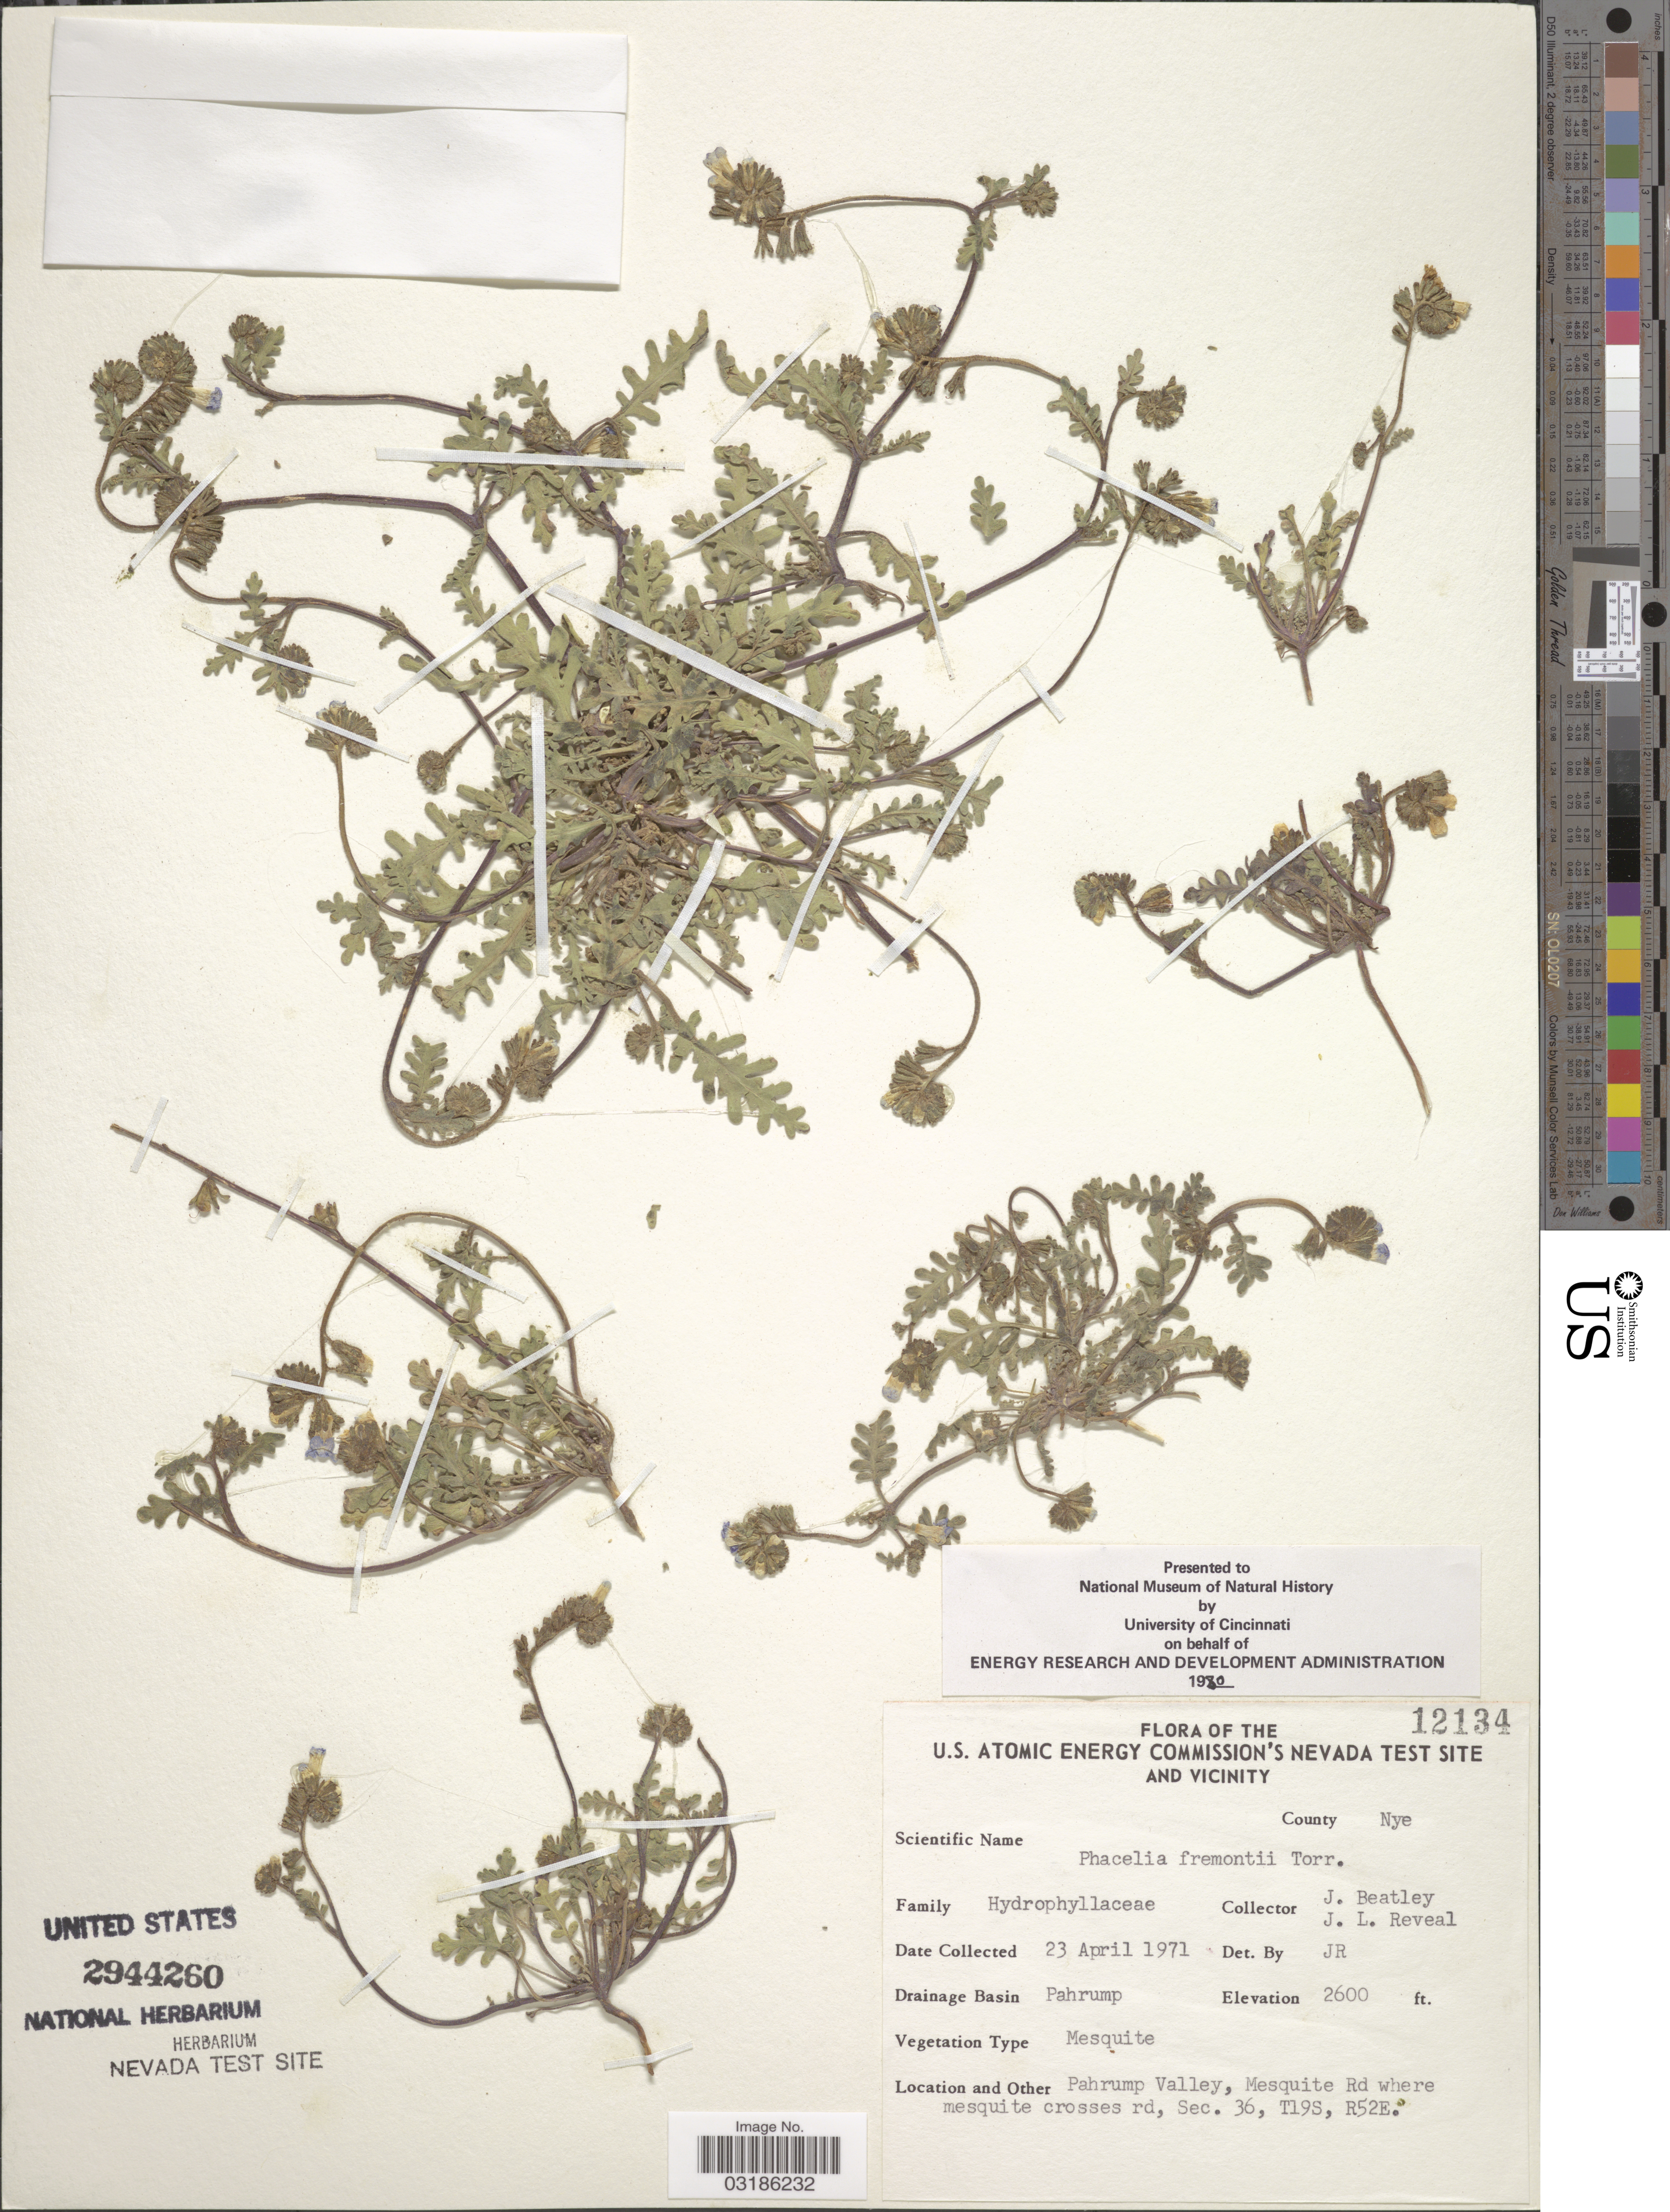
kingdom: Plantae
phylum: Tracheophyta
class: Magnoliopsida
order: Boraginales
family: Hydrophyllaceae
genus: Phacelia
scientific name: Phacelia fremontii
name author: Torr.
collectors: J. C. Beatley & J. L. Reveal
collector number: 12134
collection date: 1971-04-23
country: United States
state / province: Nevada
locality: U.S. Atomic Energy Commission's Nevada Test Site and vicinity. County Nye. Drainage Basin Pahrump. Pahrump Valley, Mesquite Rd where mesquite crosses rd, Sec. 36, T19S, R52E.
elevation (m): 792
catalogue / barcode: US 2944260